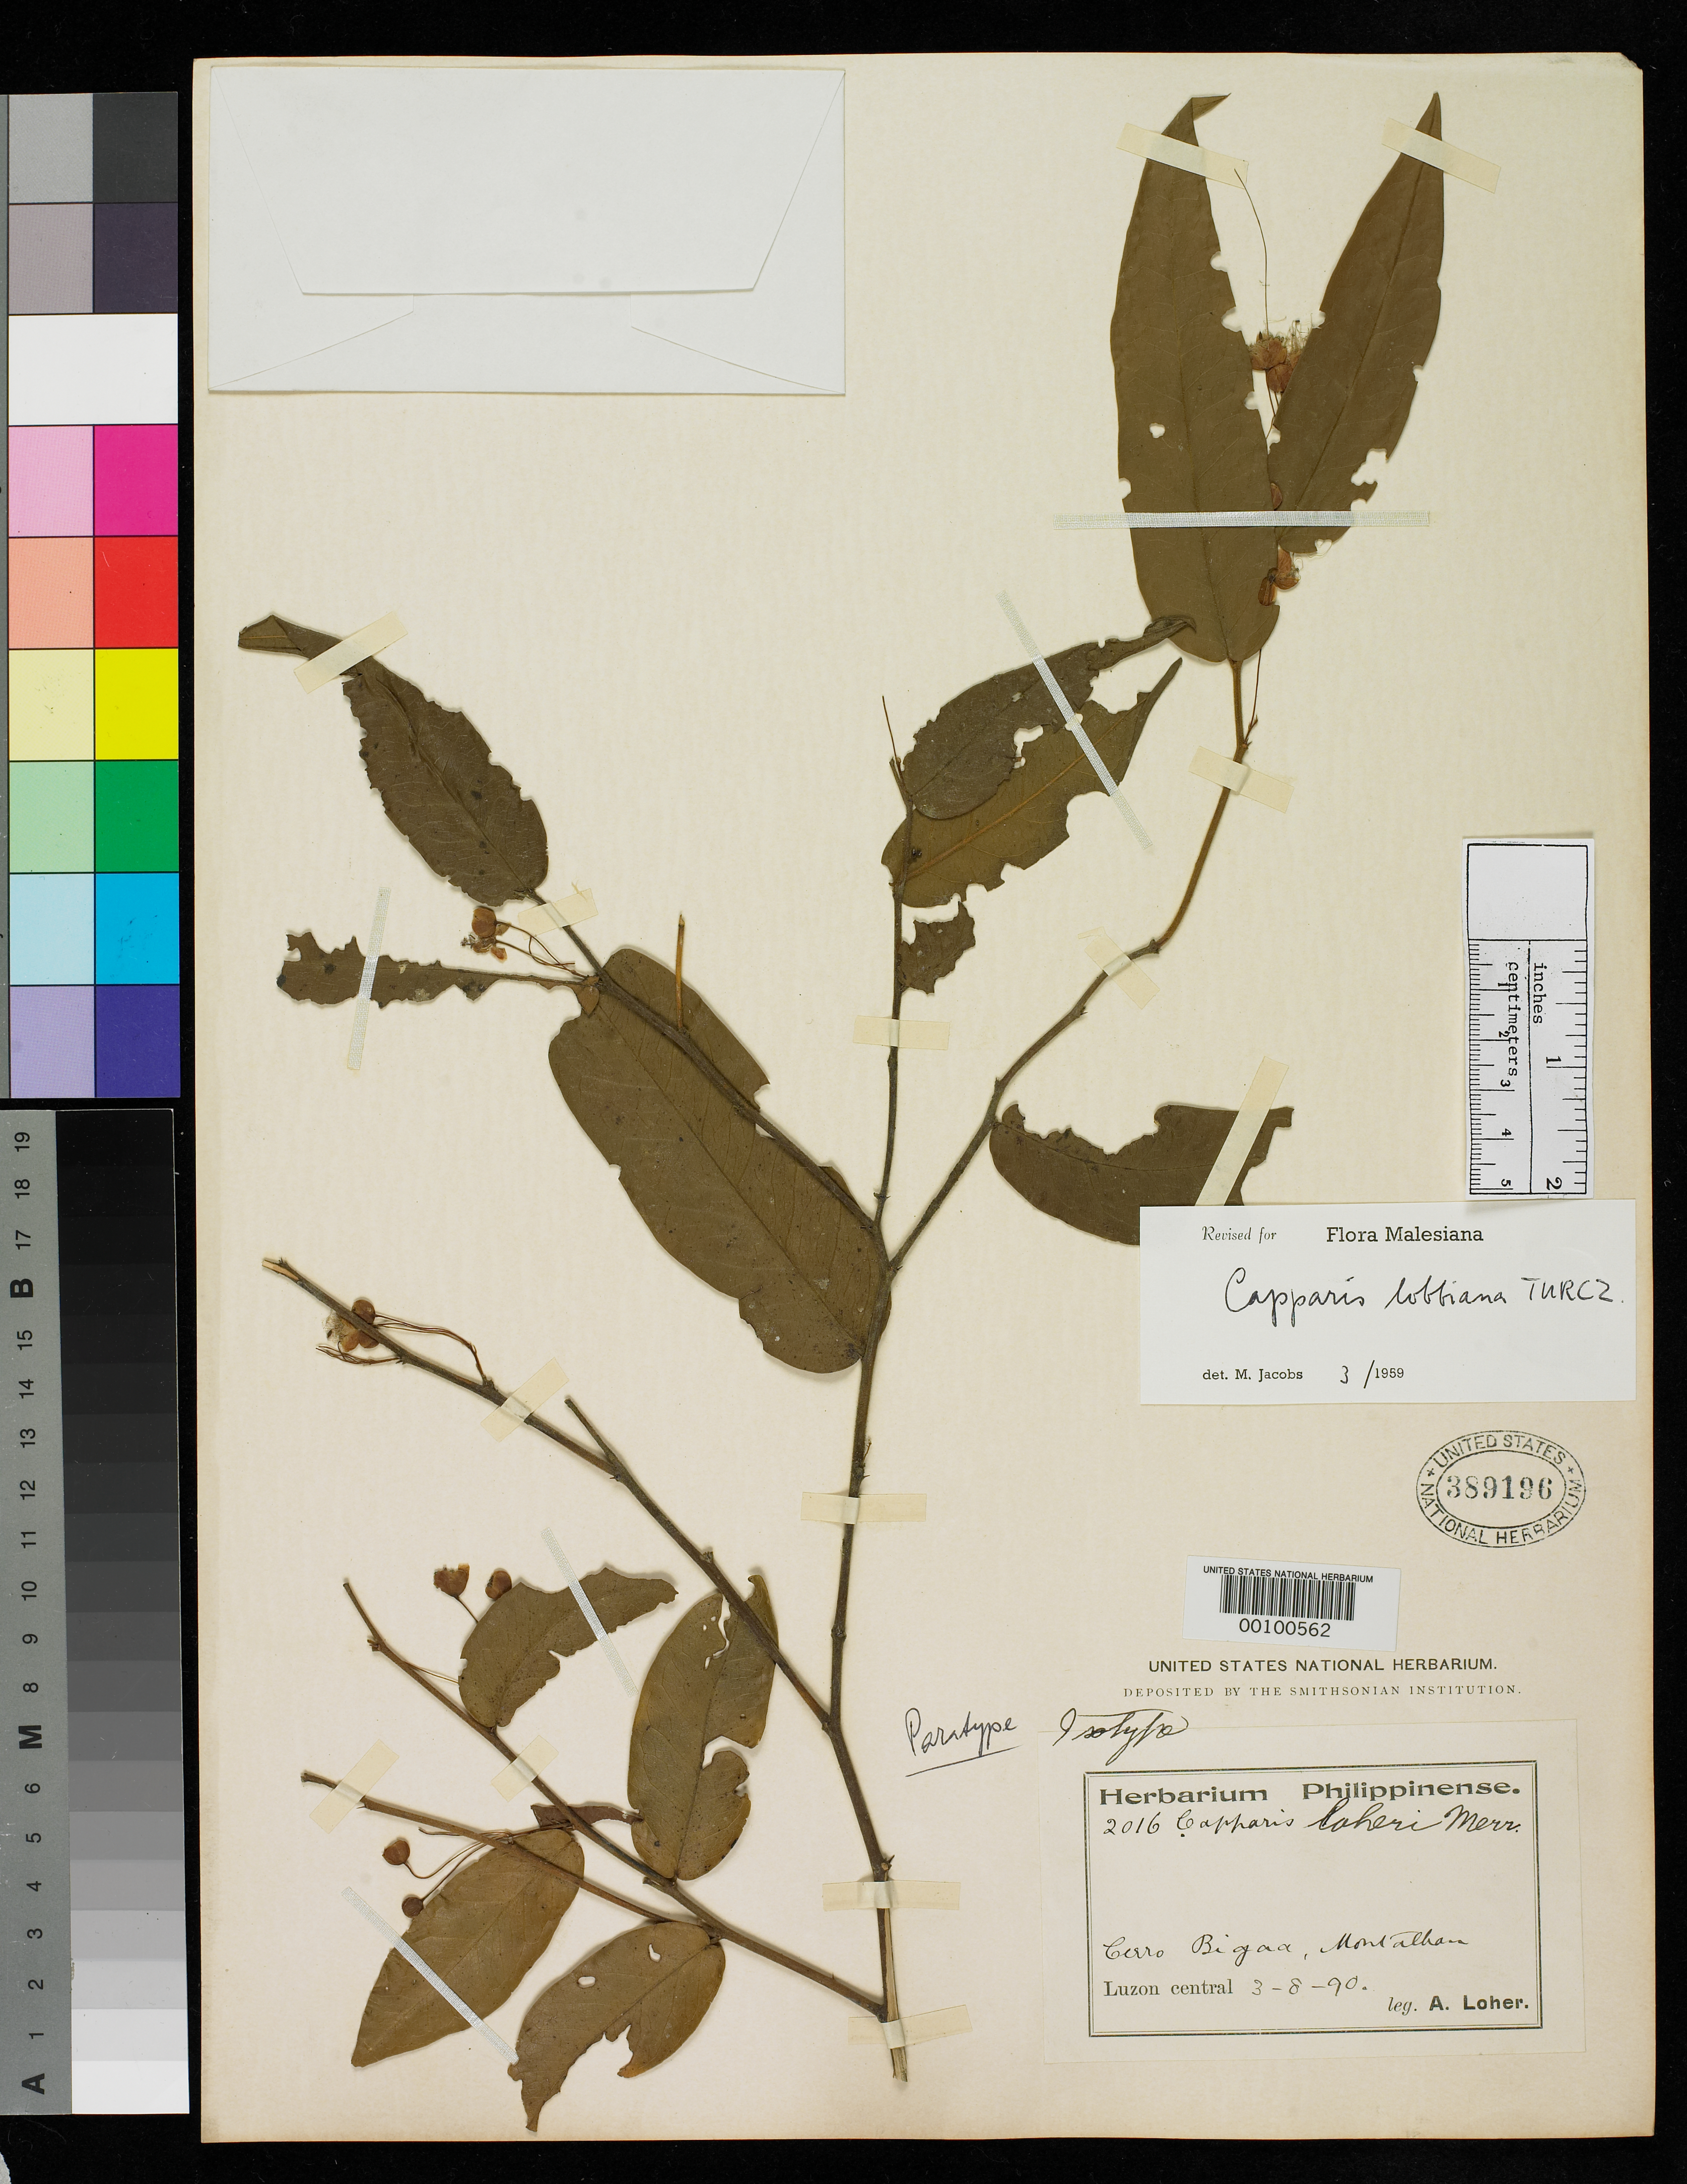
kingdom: Plantae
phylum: Tracheophyta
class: Magnoliopsida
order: Brassicales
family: Capparaceae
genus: Capparis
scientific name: Capparis loheri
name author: Merr.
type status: Paratype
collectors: A. Loher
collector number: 2016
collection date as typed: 03 Aug 1890 or 08 Mar 1890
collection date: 1890-03-08 or 1890-08-03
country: Philippines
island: Luzon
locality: Cerro Bigoa, Mont Alban.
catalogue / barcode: US 389196